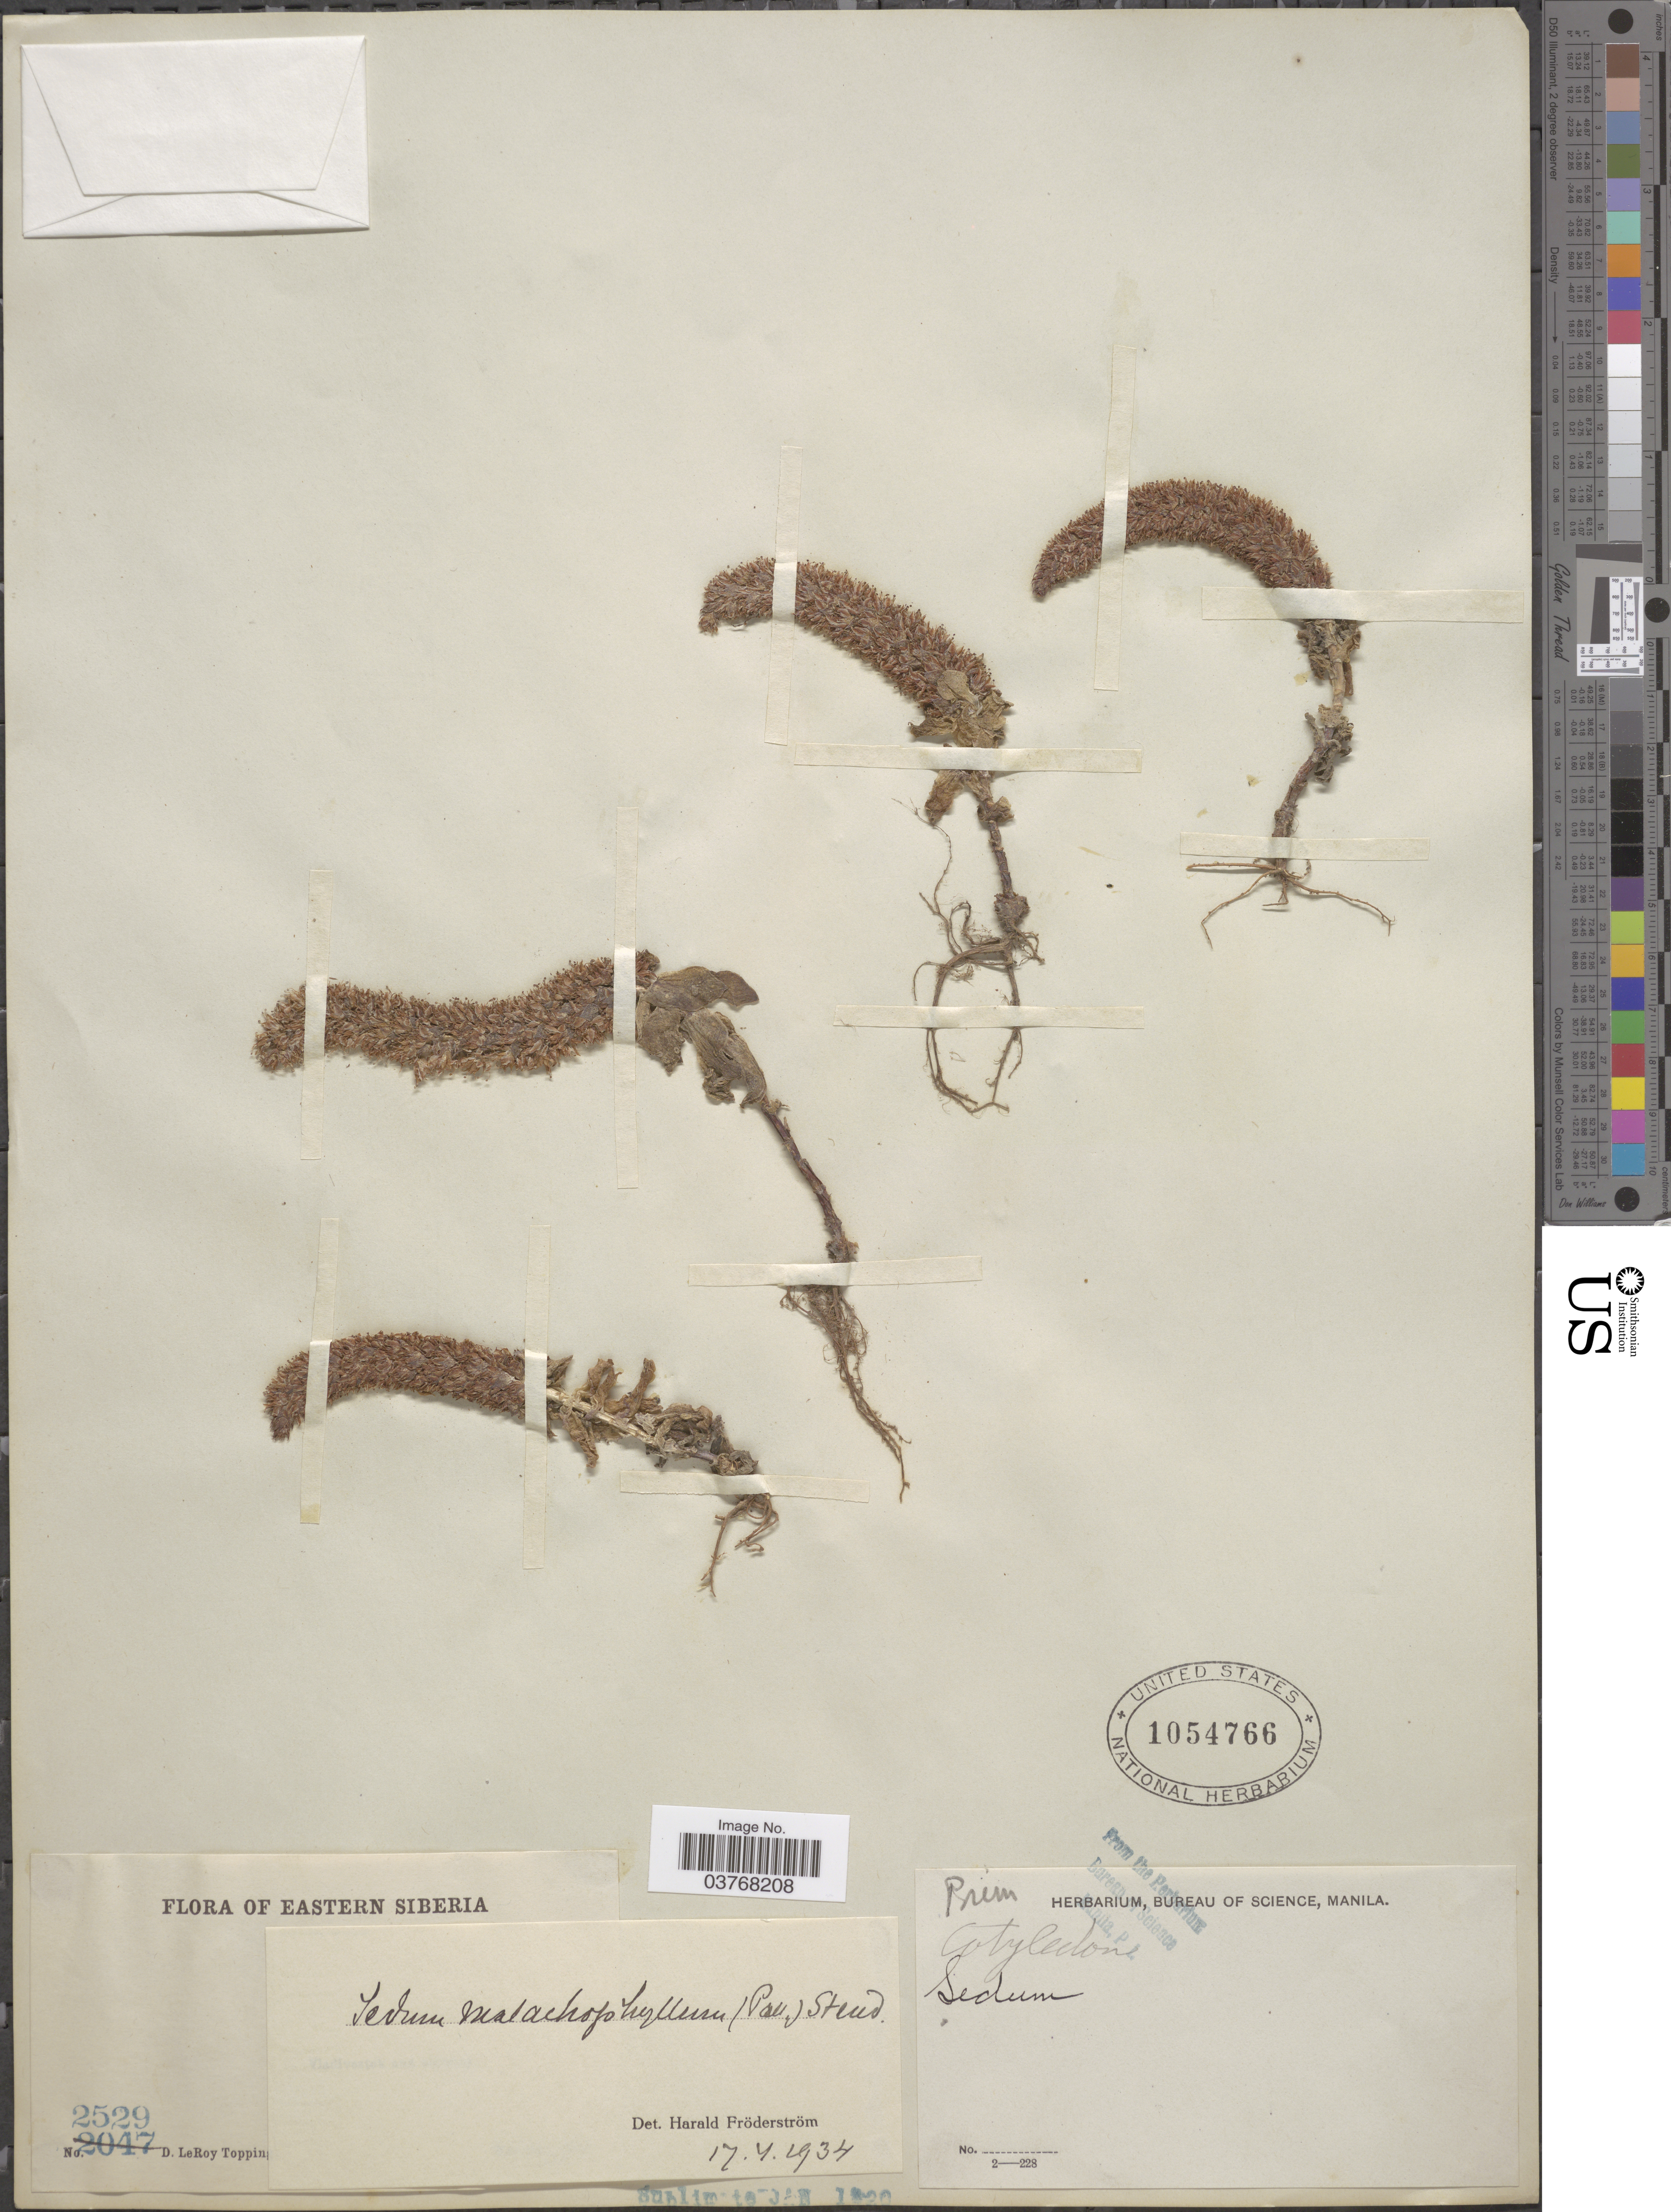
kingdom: Plantae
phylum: Tracheophyta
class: Magnoliopsida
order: Saxifragales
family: Crassulaceae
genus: Orostachys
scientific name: Orostachys malacophylla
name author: (Pall.) Fisch.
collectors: D. L. Topping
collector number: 2529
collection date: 1919-05/1919-10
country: Russian Federation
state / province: Primorsky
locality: Eastern Siberia. Vladivostok and vicinity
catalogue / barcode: US 1054766